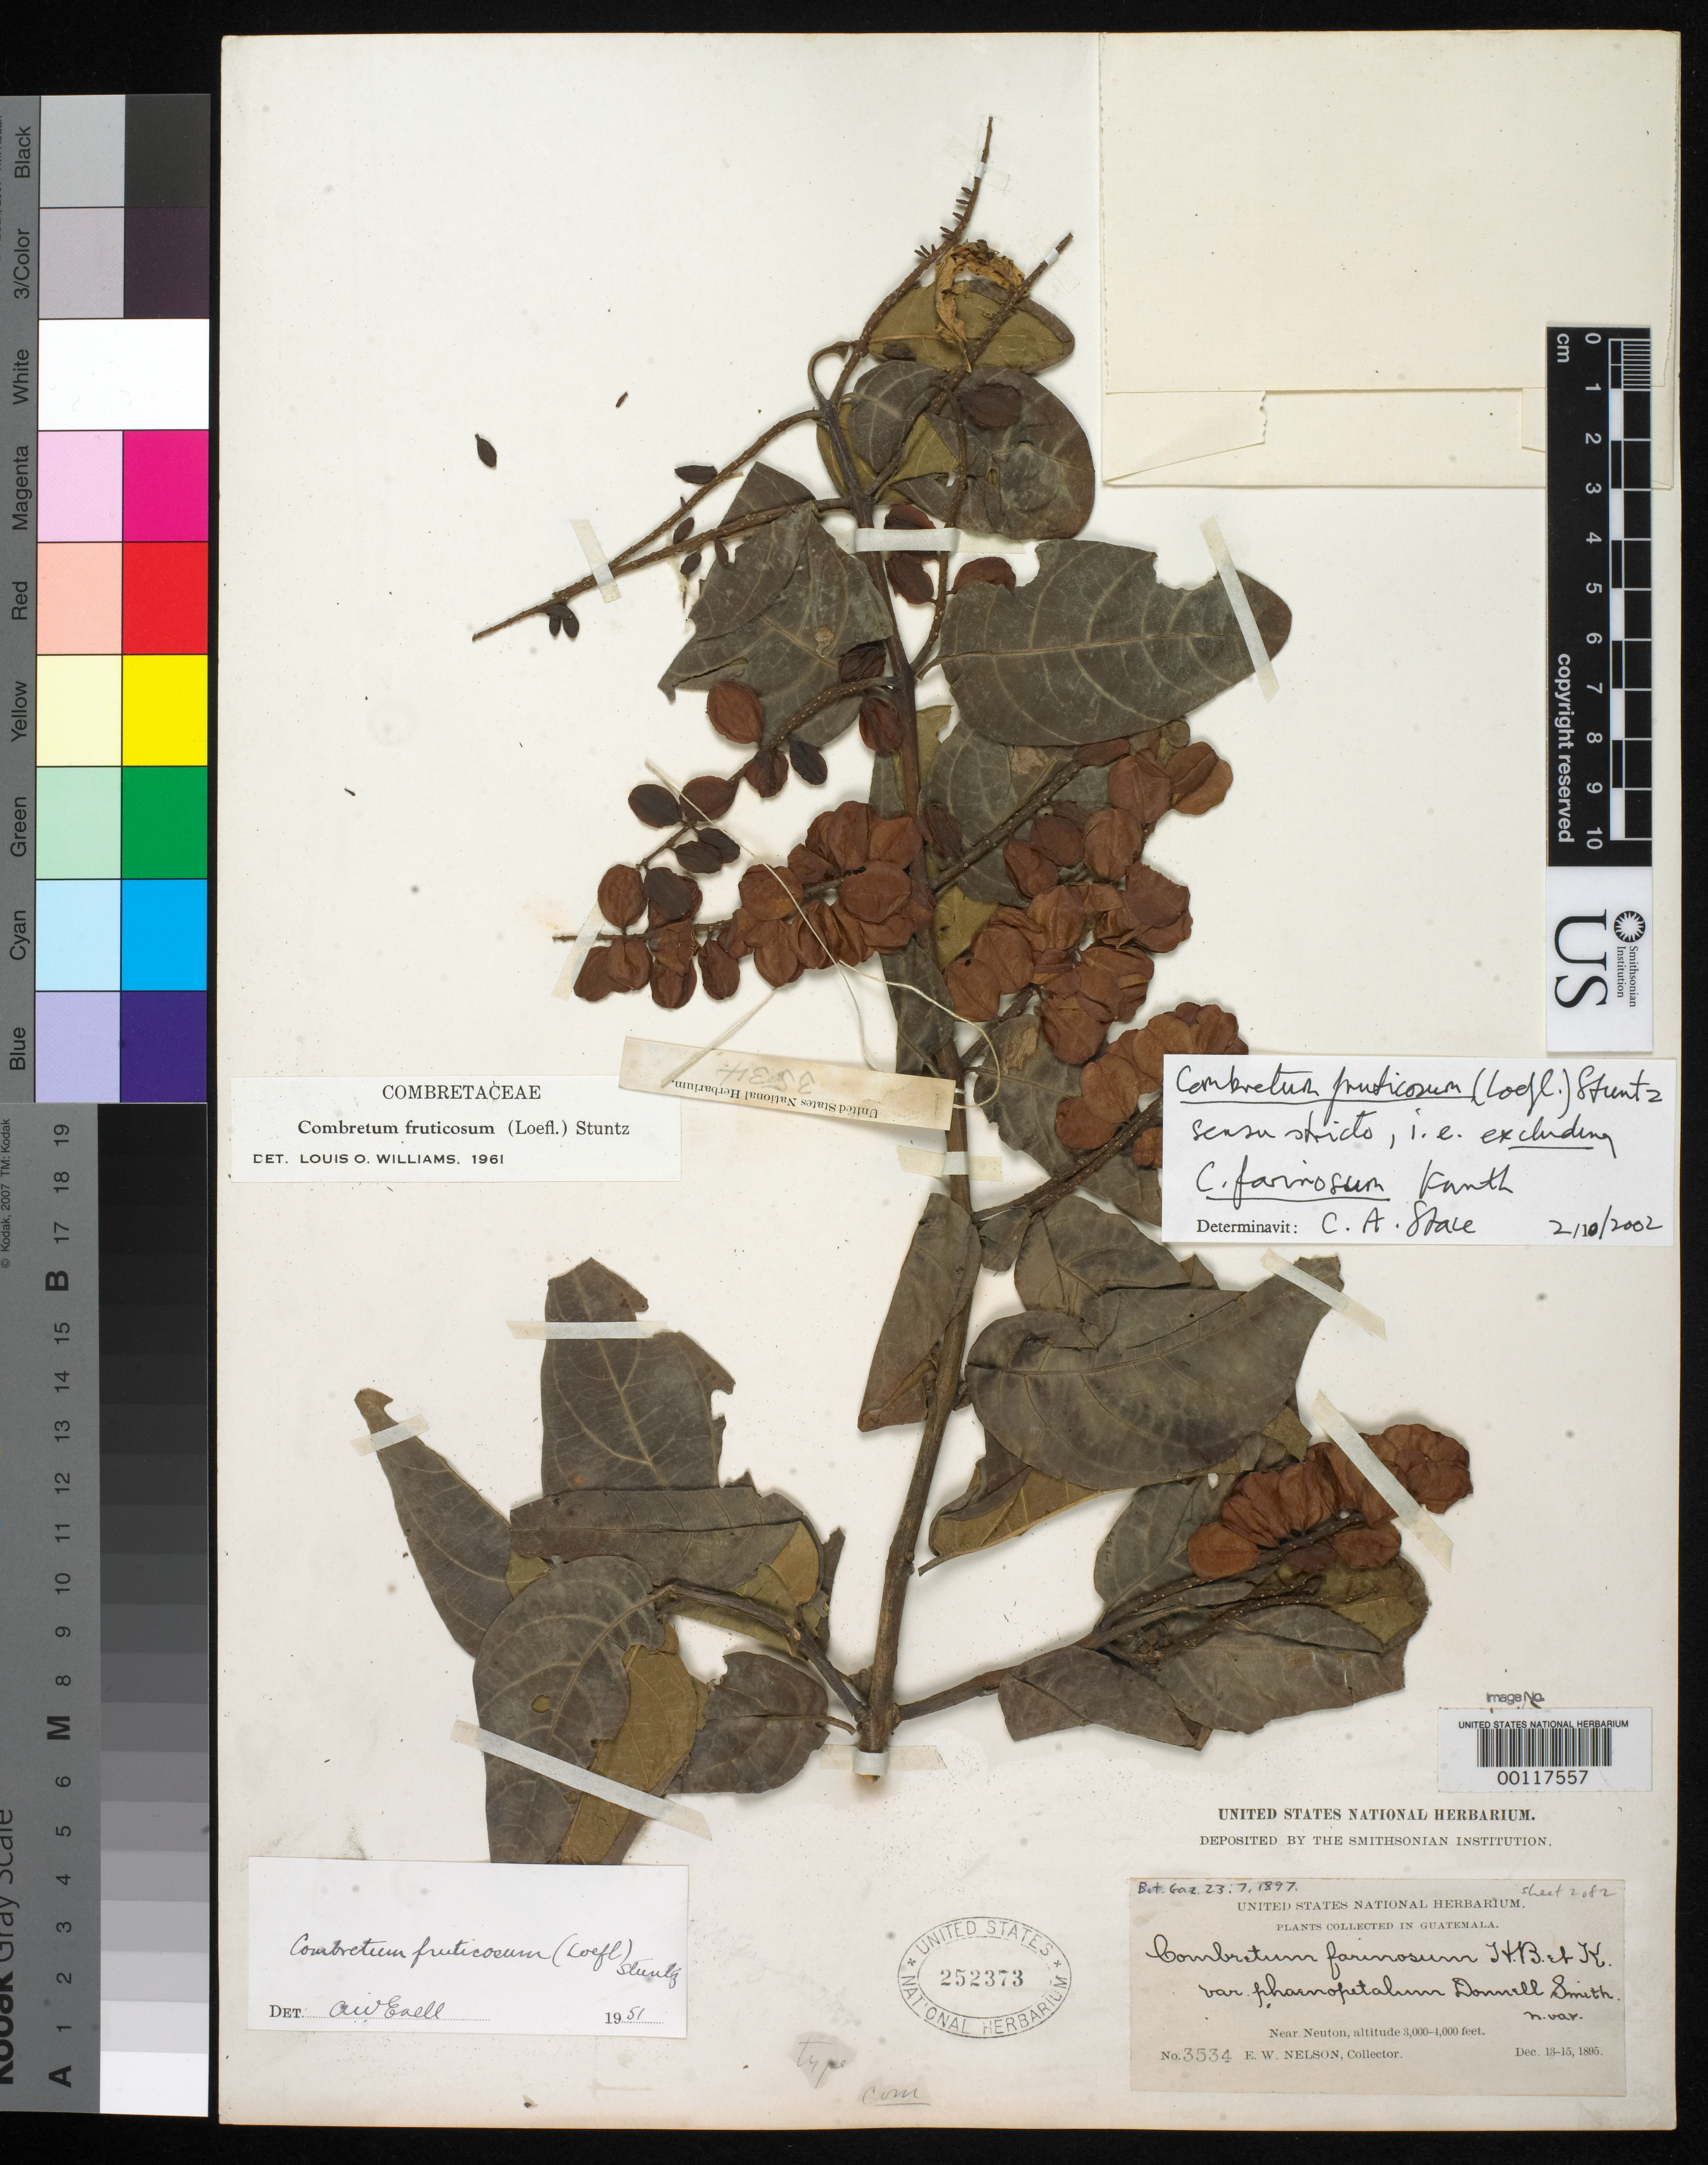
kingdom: Plantae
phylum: Tracheophyta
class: Magnoliopsida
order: Myrtales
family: Combretaceae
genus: Combretum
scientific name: Combretum farinosum var. phaenopetalum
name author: Donn. Sm.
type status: Type Collection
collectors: E. W. Nelson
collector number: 3534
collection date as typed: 13 Dec 1895 to 15 Dec 1895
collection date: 1895-12-13/1895-12-15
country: Guatemala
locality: Near Neuton.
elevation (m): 914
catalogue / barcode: US 252373